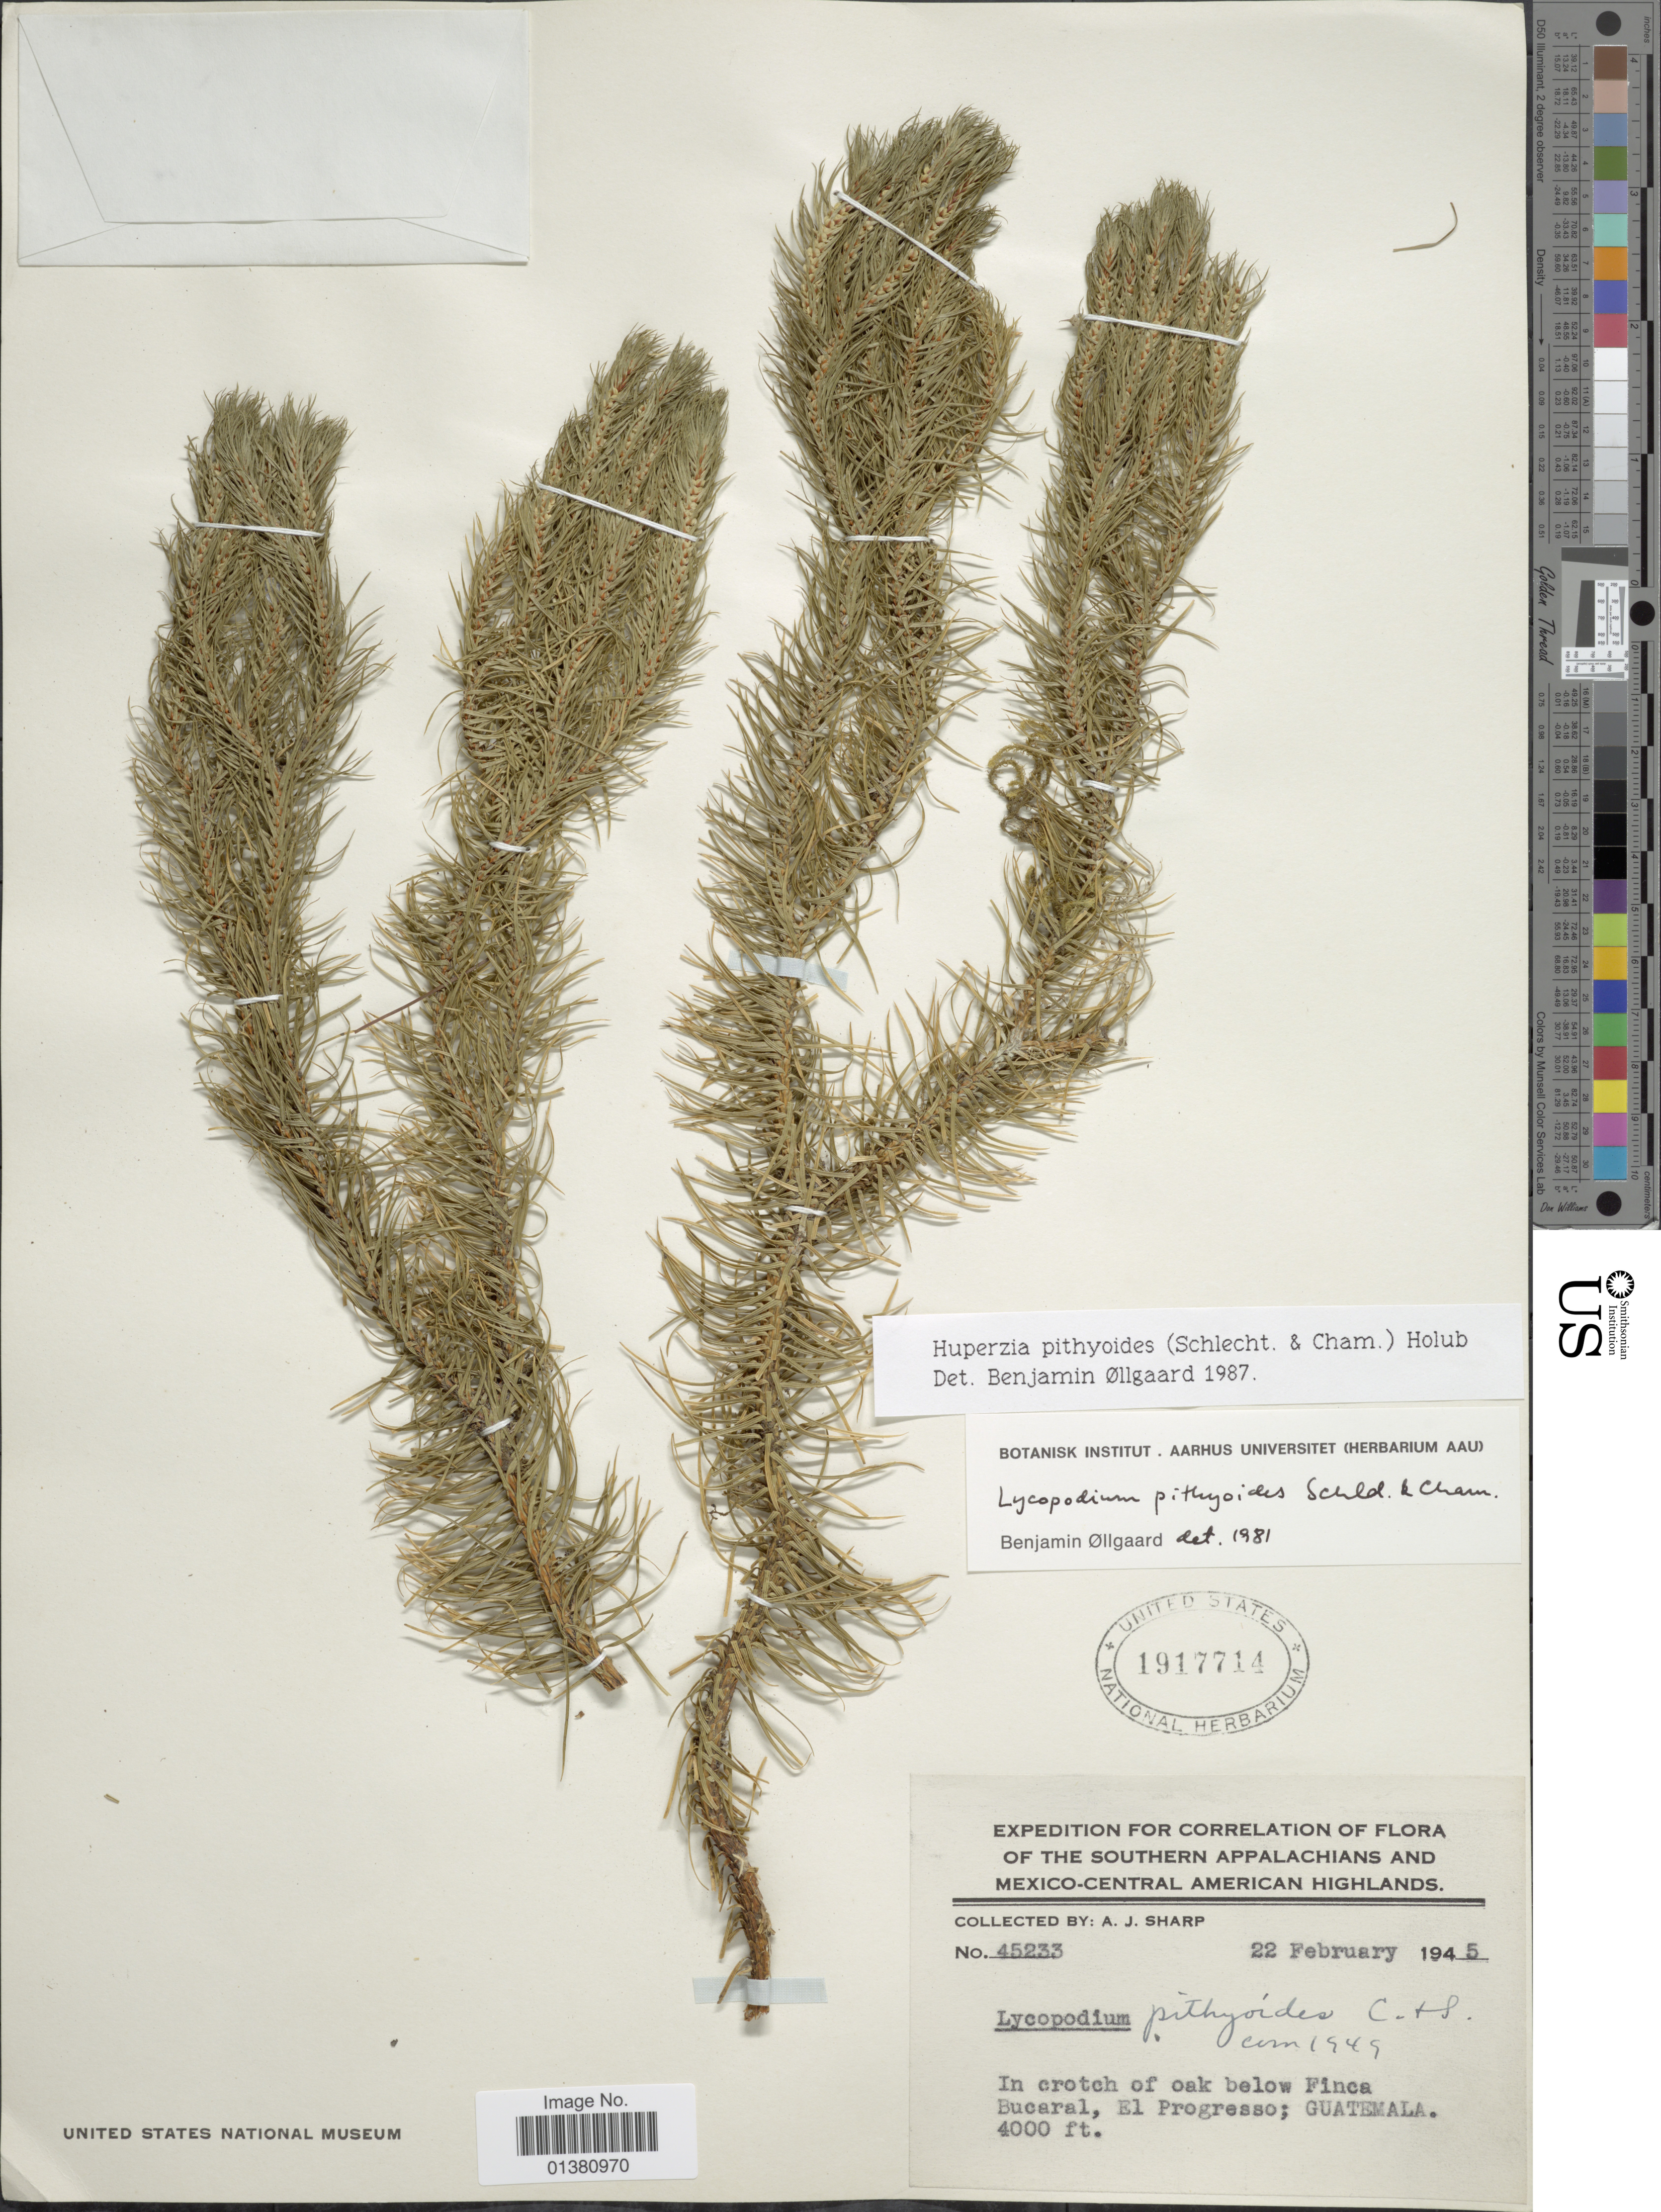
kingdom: Plantae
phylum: Tracheophyta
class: Lycopodiopsida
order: Lycopodiales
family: Lycopodiaceae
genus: Phlegmariurus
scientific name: Phlegmariurus pithyoides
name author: (Schltdl. & Cham.) B. Øllg.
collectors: A. J. Sharp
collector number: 45233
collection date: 1945-02-22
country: Guatemala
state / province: El Progreso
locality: In crotch of oak below Finca Bucaral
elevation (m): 1219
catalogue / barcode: US 1917714